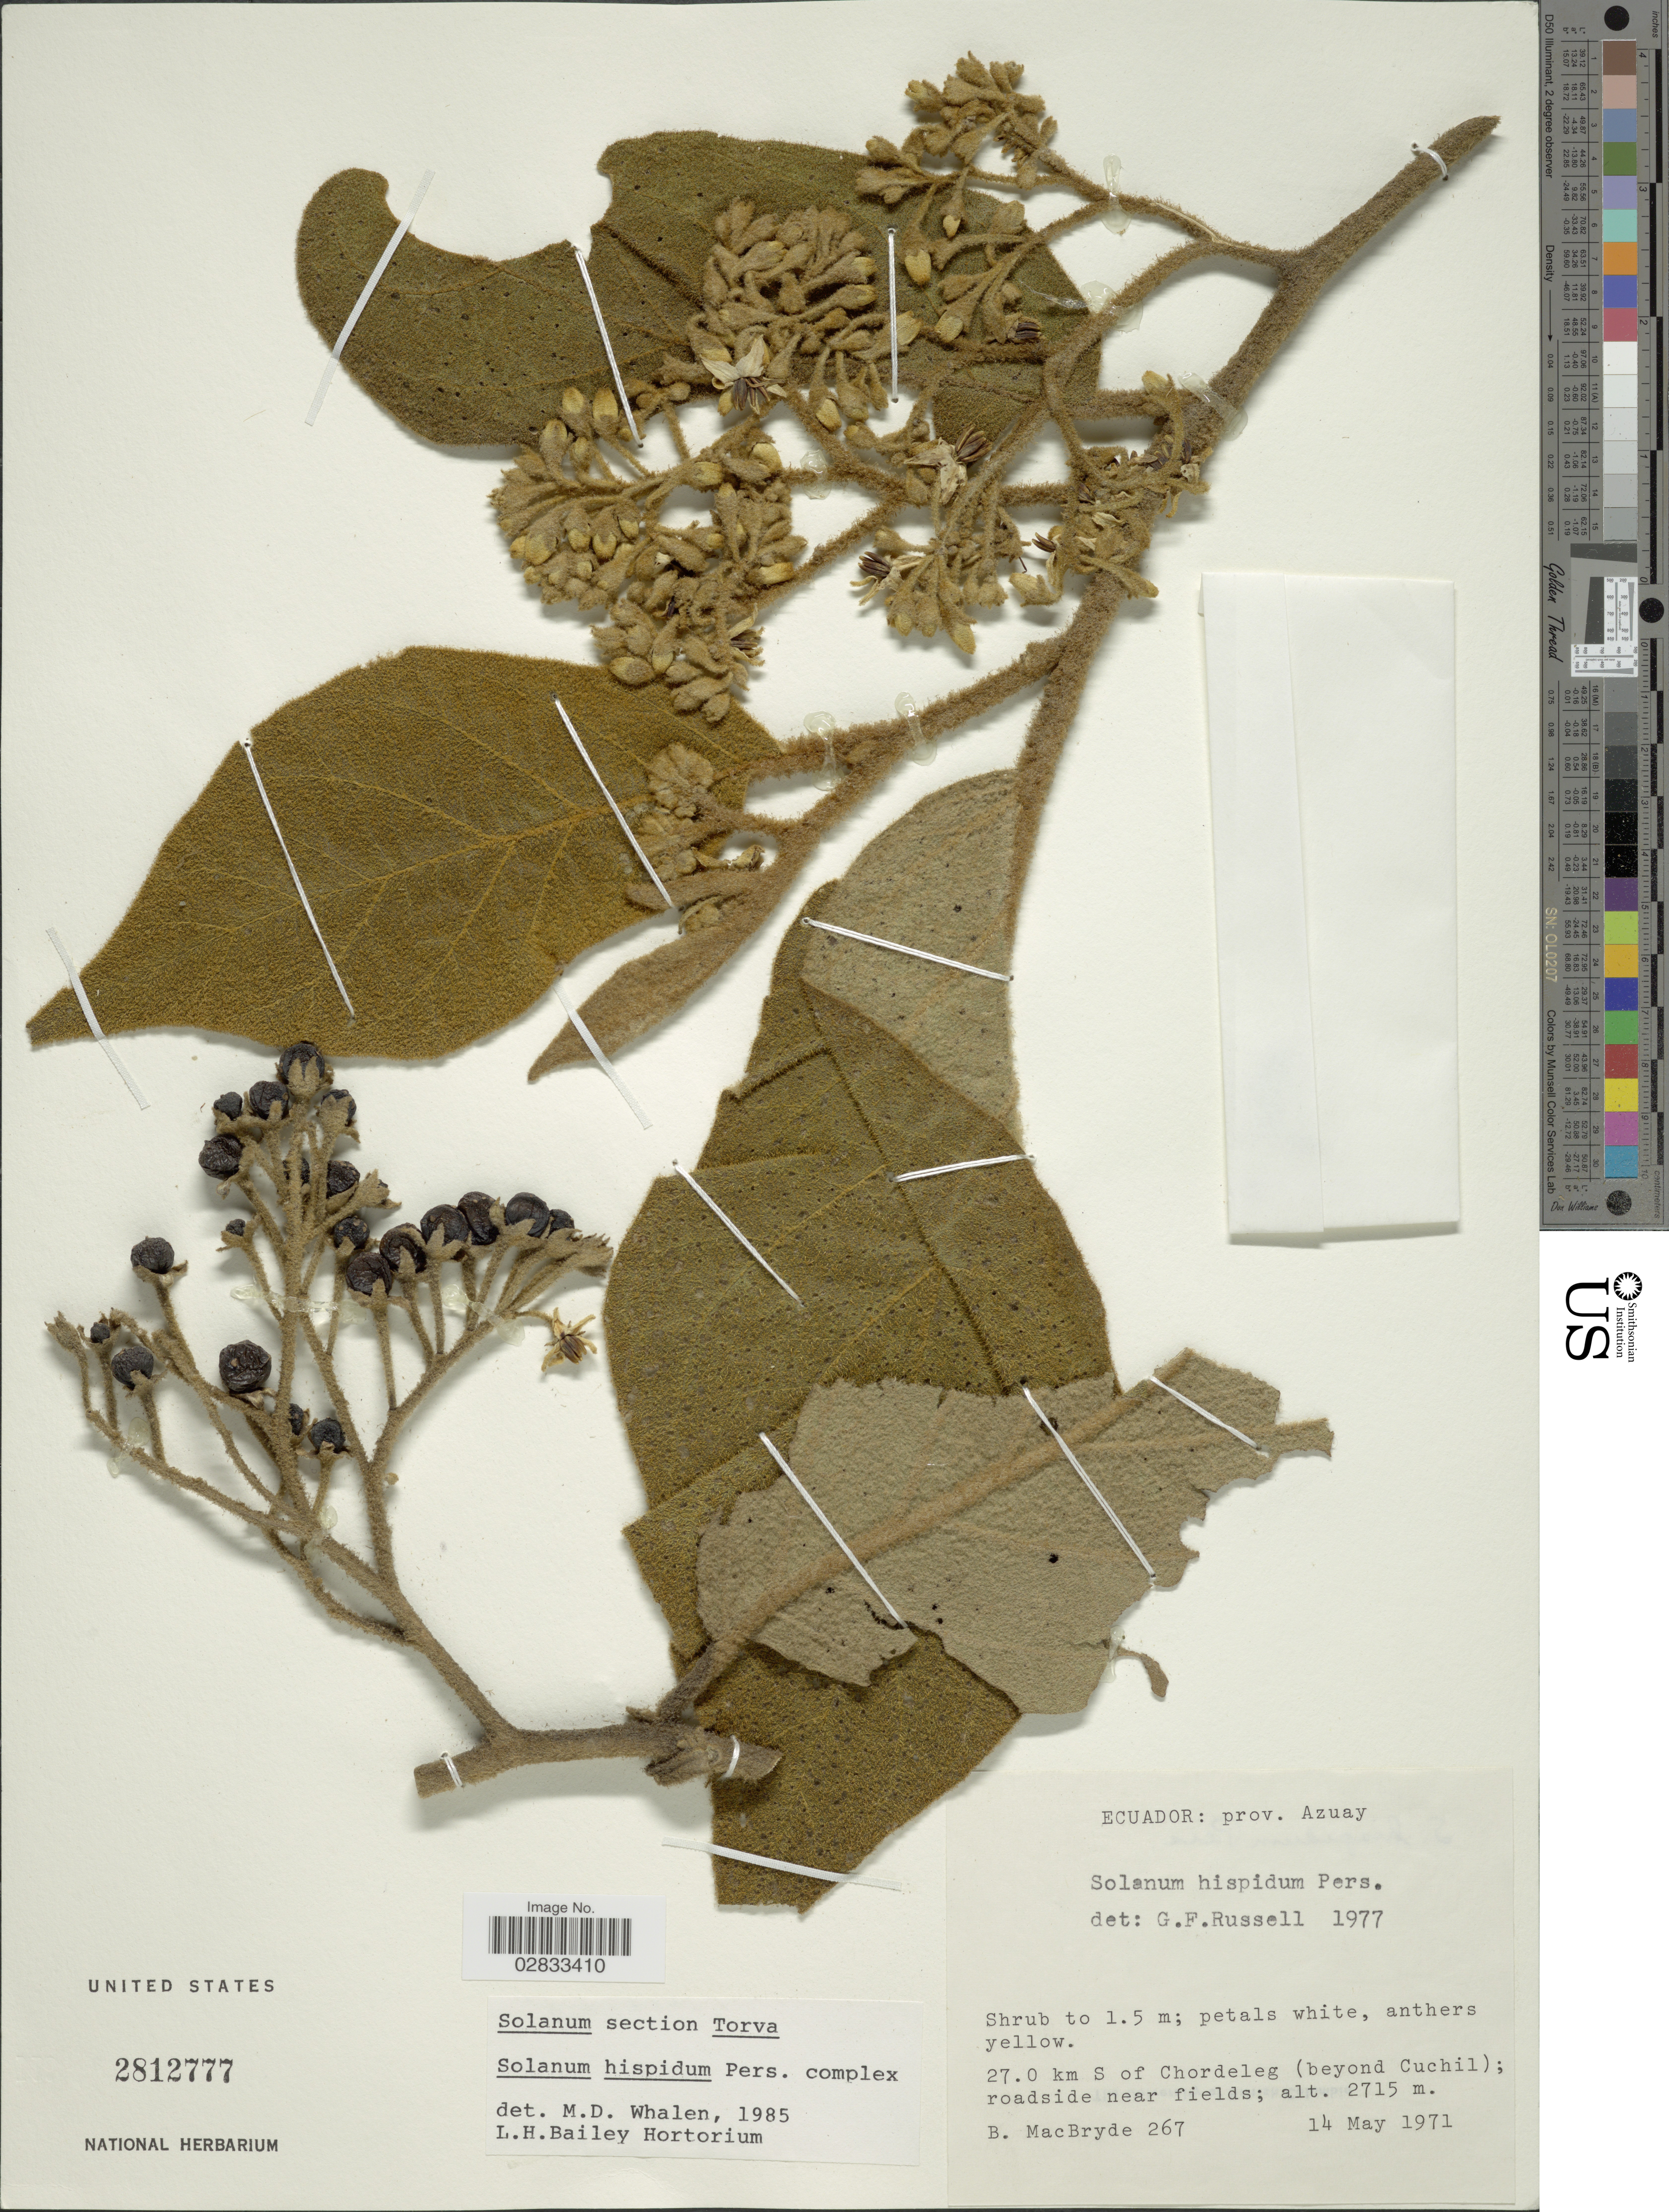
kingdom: Plantae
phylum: Tracheophyta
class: Magnoliopsida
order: Solanales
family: Solanaceae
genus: Solanum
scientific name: Solanum hispidum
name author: Pers.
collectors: B. MacBryde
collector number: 267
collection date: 1971-05-14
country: Ecuador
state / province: Azuay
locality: Prov. Azuay, 27.0 km S of Chordeleg (beyond Cuchil).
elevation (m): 2715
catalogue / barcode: US 2812777